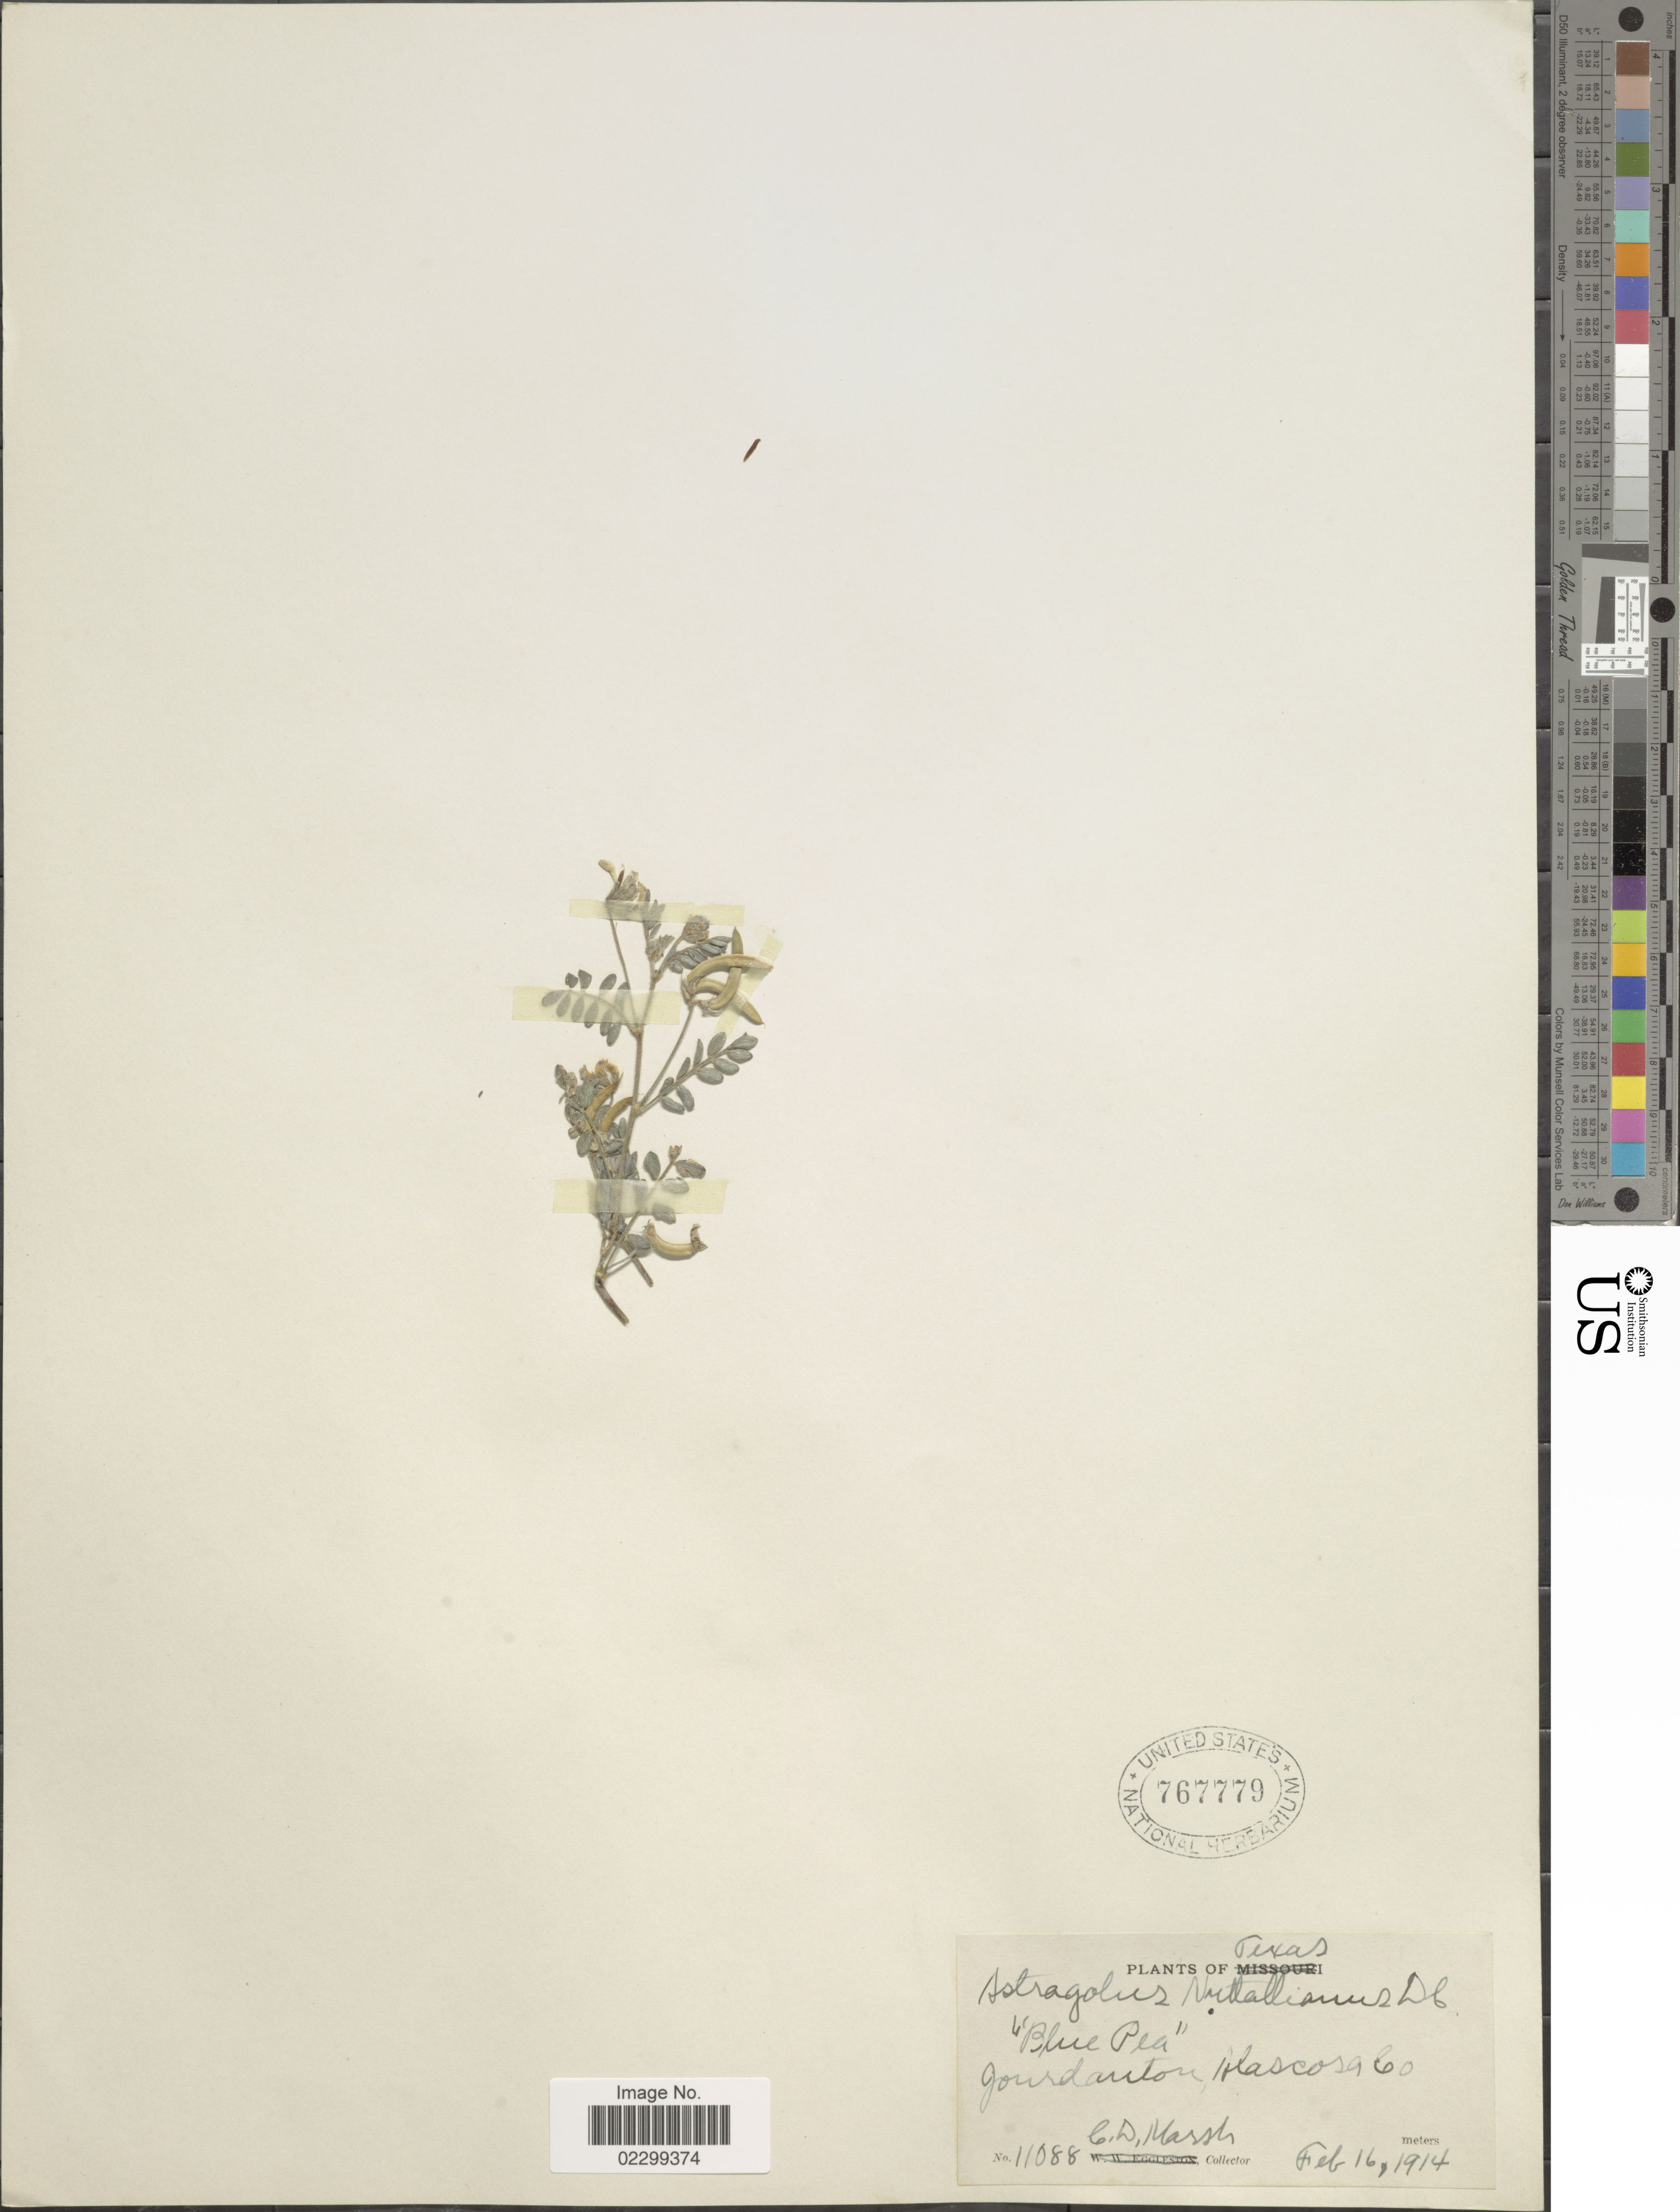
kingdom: Plantae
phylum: Tracheophyta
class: Magnoliopsida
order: Fabales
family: Fabaceae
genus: Astragalus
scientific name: Astragalus austrinus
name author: (Small) O.E. Schulz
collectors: C. D. Marsh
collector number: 11088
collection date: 1914-02-16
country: United States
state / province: Texas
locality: Blue Pea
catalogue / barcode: US 767779